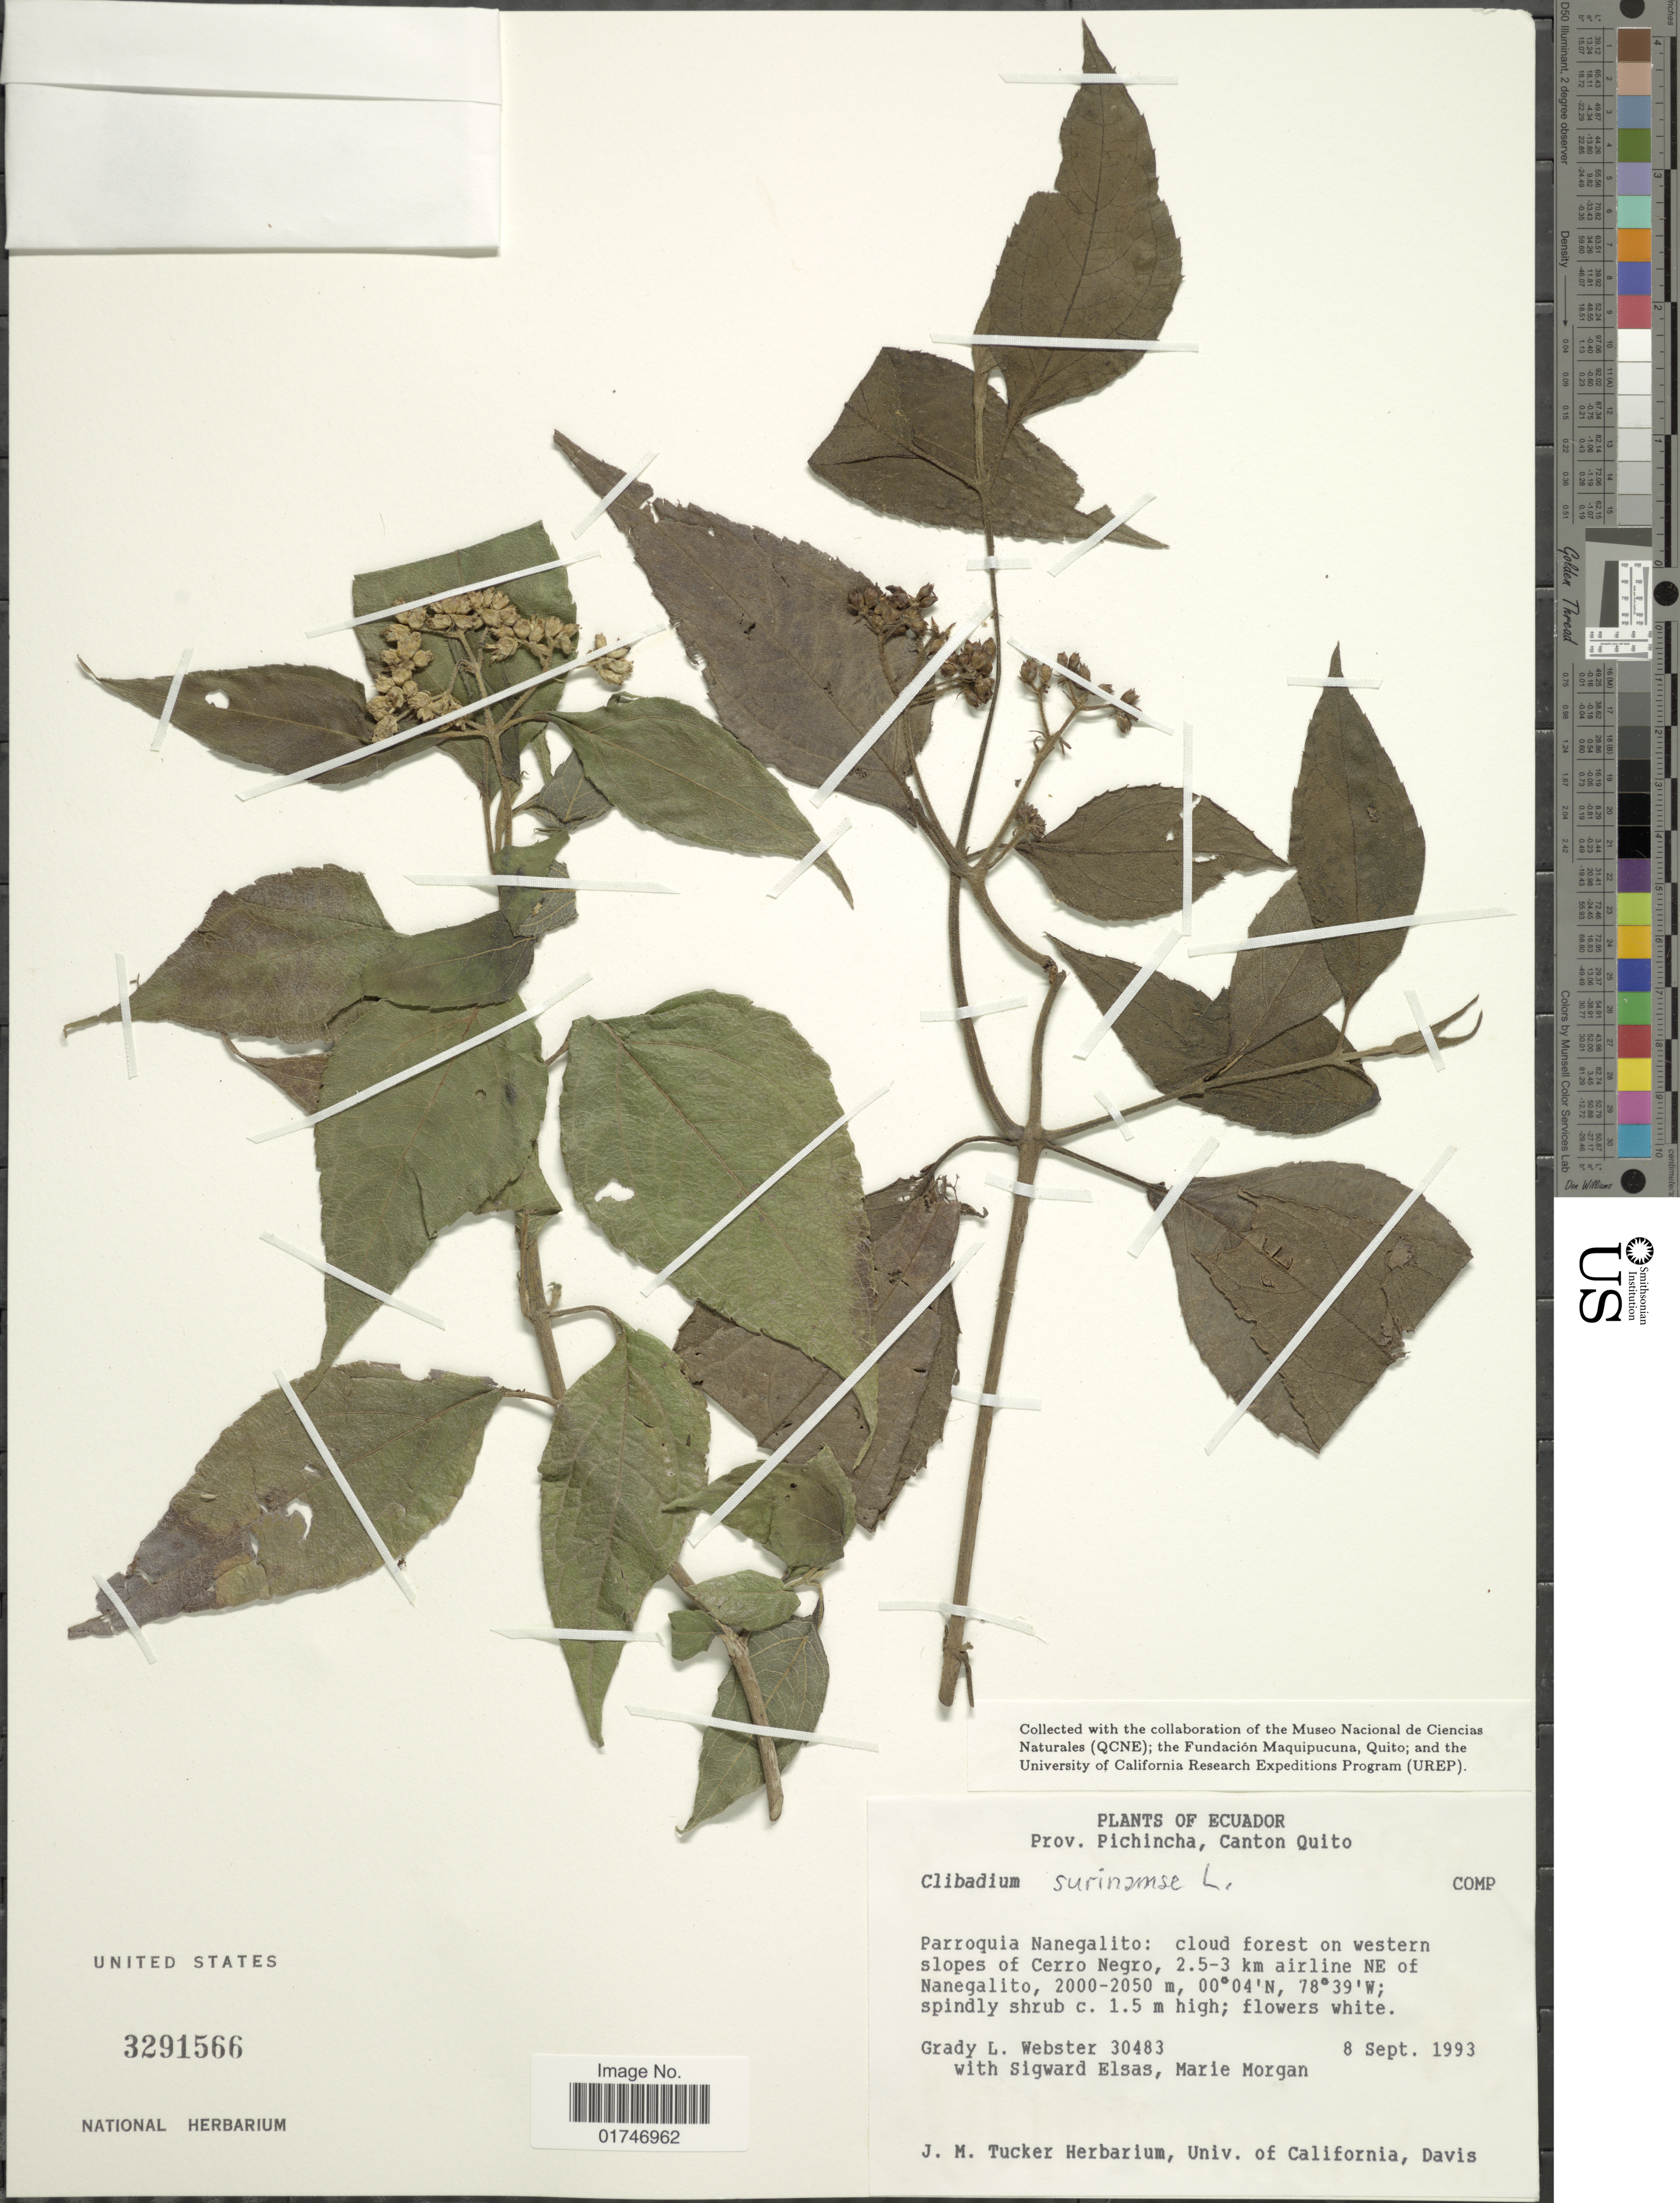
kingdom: Plantae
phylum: Tracheophyta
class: Magnoliopsida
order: Asterales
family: Asteraceae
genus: Clibadium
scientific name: Clibadium surinamense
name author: L.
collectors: G. L. Webster, S. Elsas & M. Morgan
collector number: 30483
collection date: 1993-09-08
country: Ecuador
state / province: Pichincha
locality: Prov. Pichincha, Canton Quito. Parroquia Nanegalito: cloud forest on western slopes of Cerro Negro, 2.5-3 km airline NE of Nanegalito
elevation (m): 2000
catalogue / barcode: US 3291566